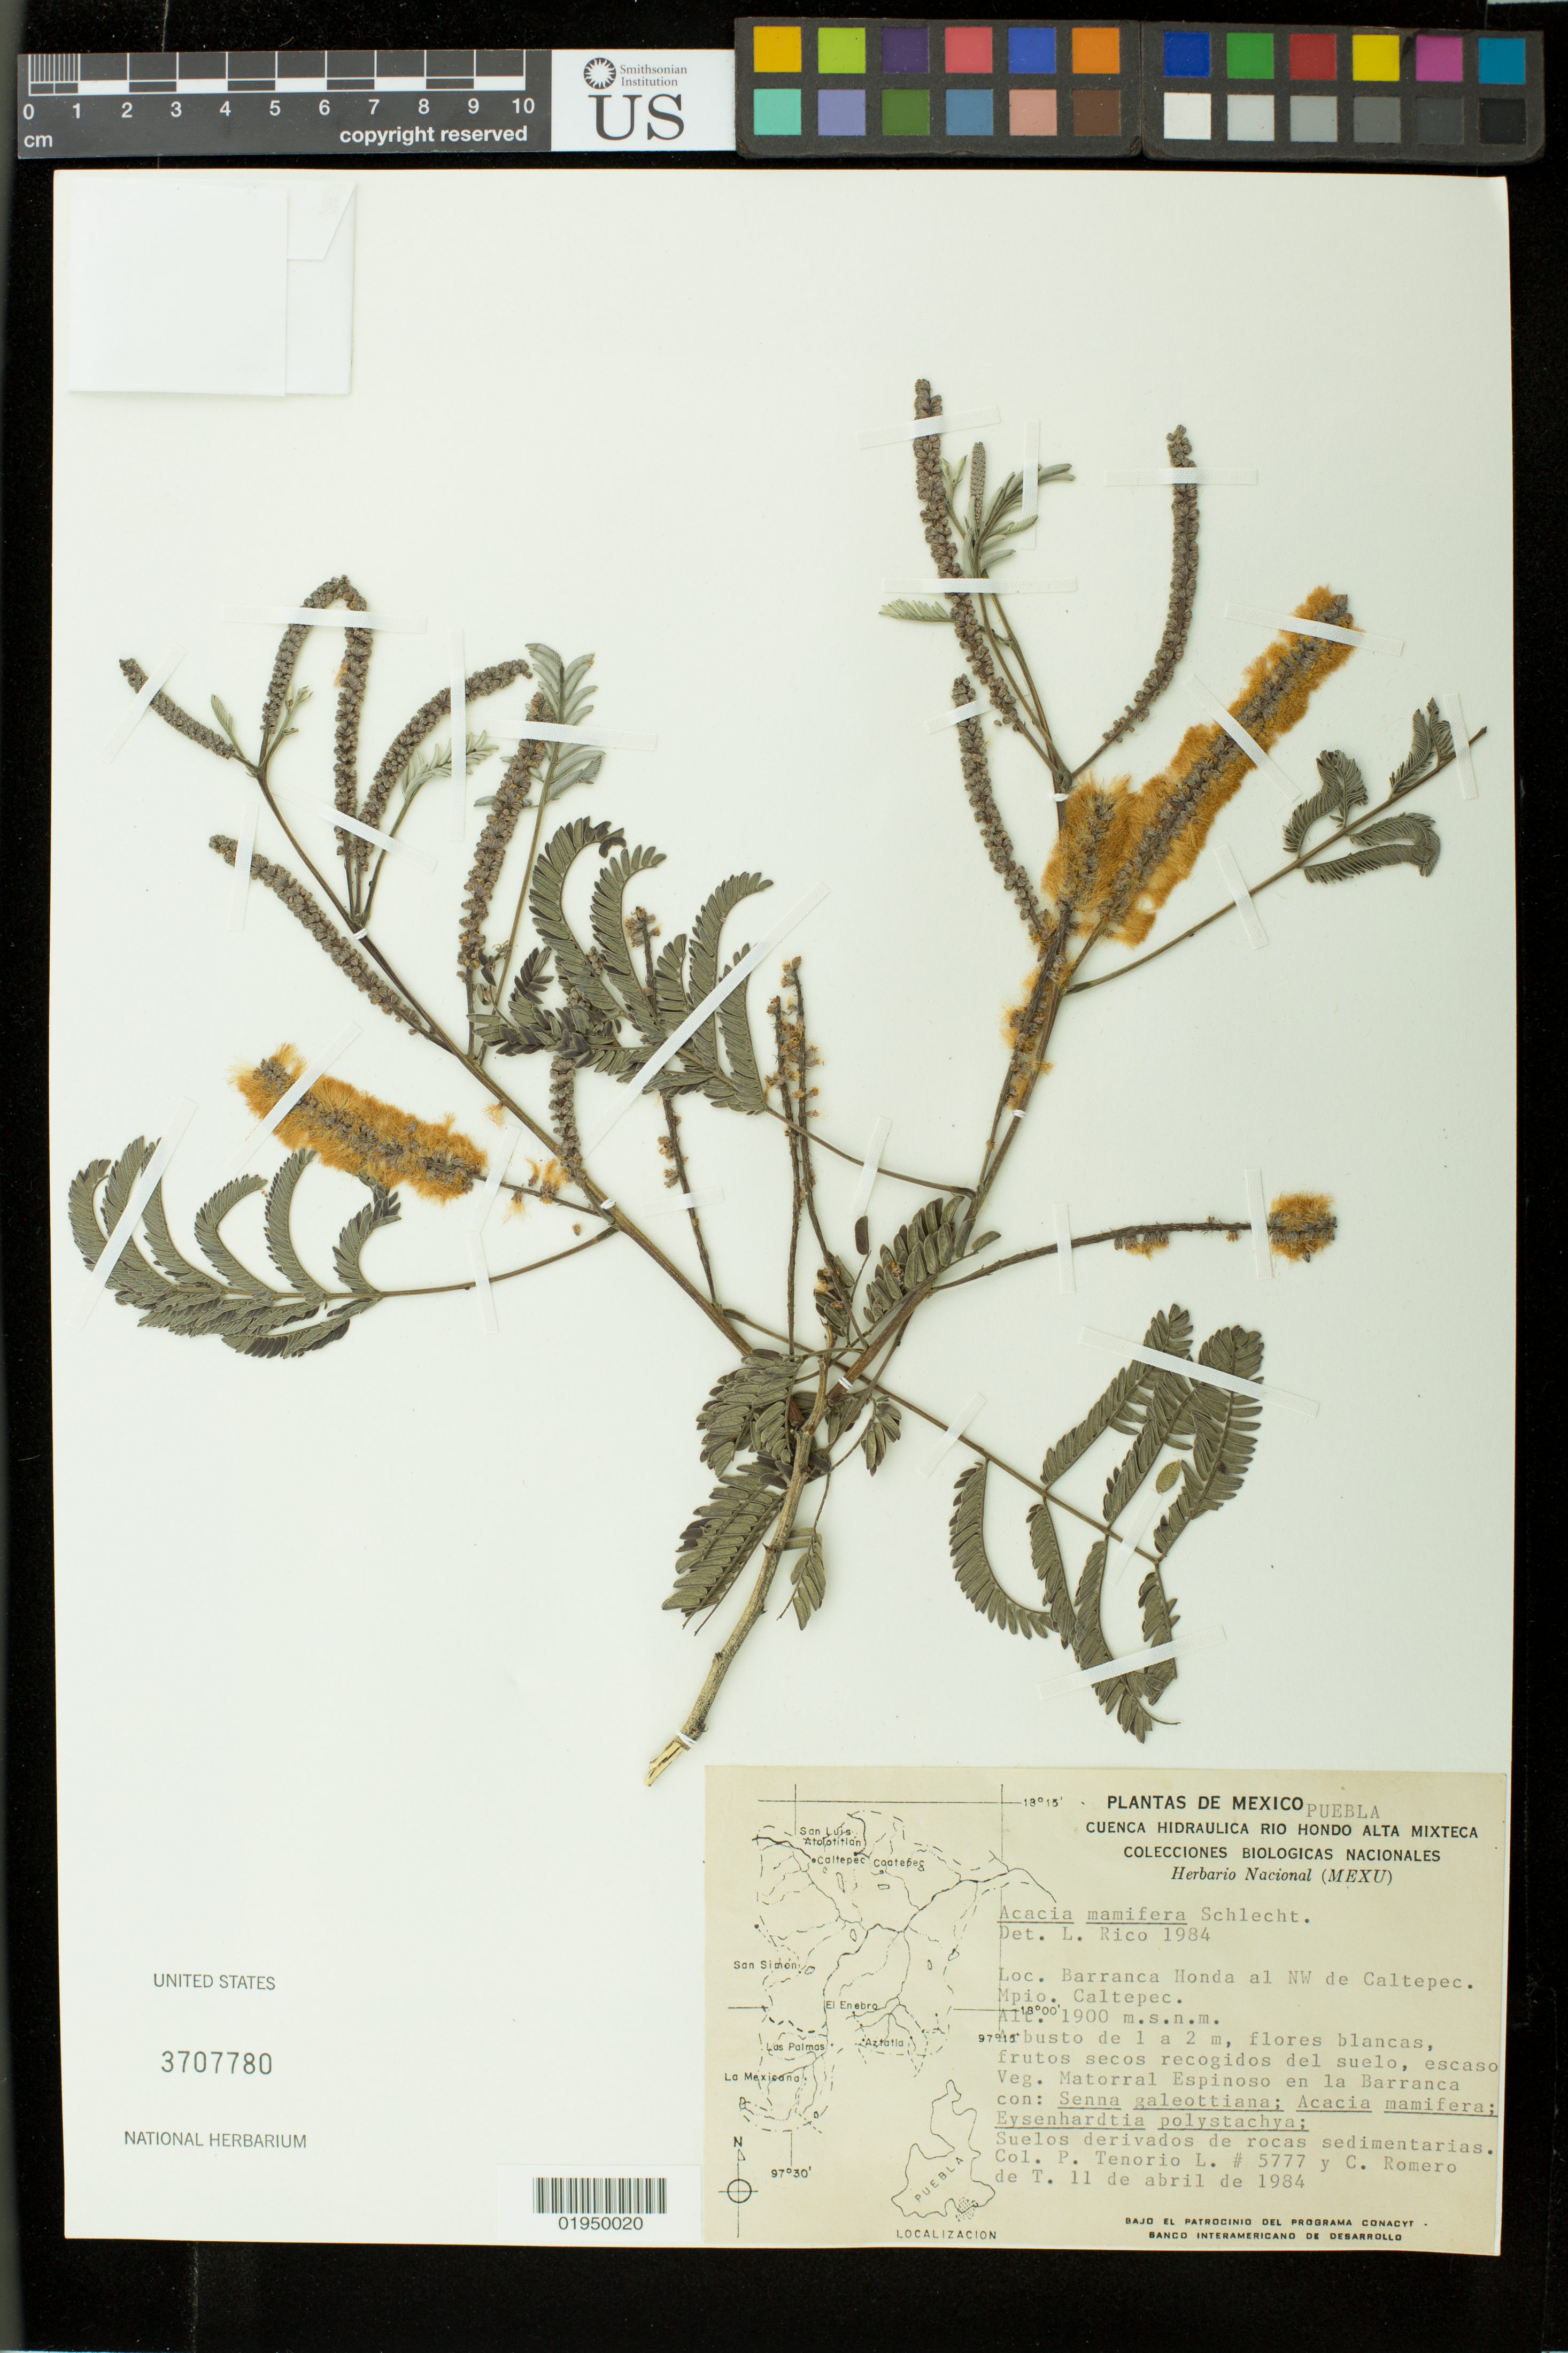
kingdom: Plantae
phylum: Tracheophyta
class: Magnoliopsida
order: Fabales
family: Fabaceae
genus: Mariosousa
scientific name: Mariosousa mammifera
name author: (Schltdl.) Seigler & Ebinger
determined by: Strong, Mark T., (BOT), Smithsonian Institution - National Museum of Natural History (UNITED STATES)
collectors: P. Tenorio L. & C. Romero de T.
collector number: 5777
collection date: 1984-04-11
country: Mexico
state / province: Puebla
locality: Barranca Honda al NW de Caltepec. Mpio. Caltepec.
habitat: Matorral Espinoso en la Barranca. Suelos derivados de rocas sedimentarias.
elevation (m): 1900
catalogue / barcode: US 3707780